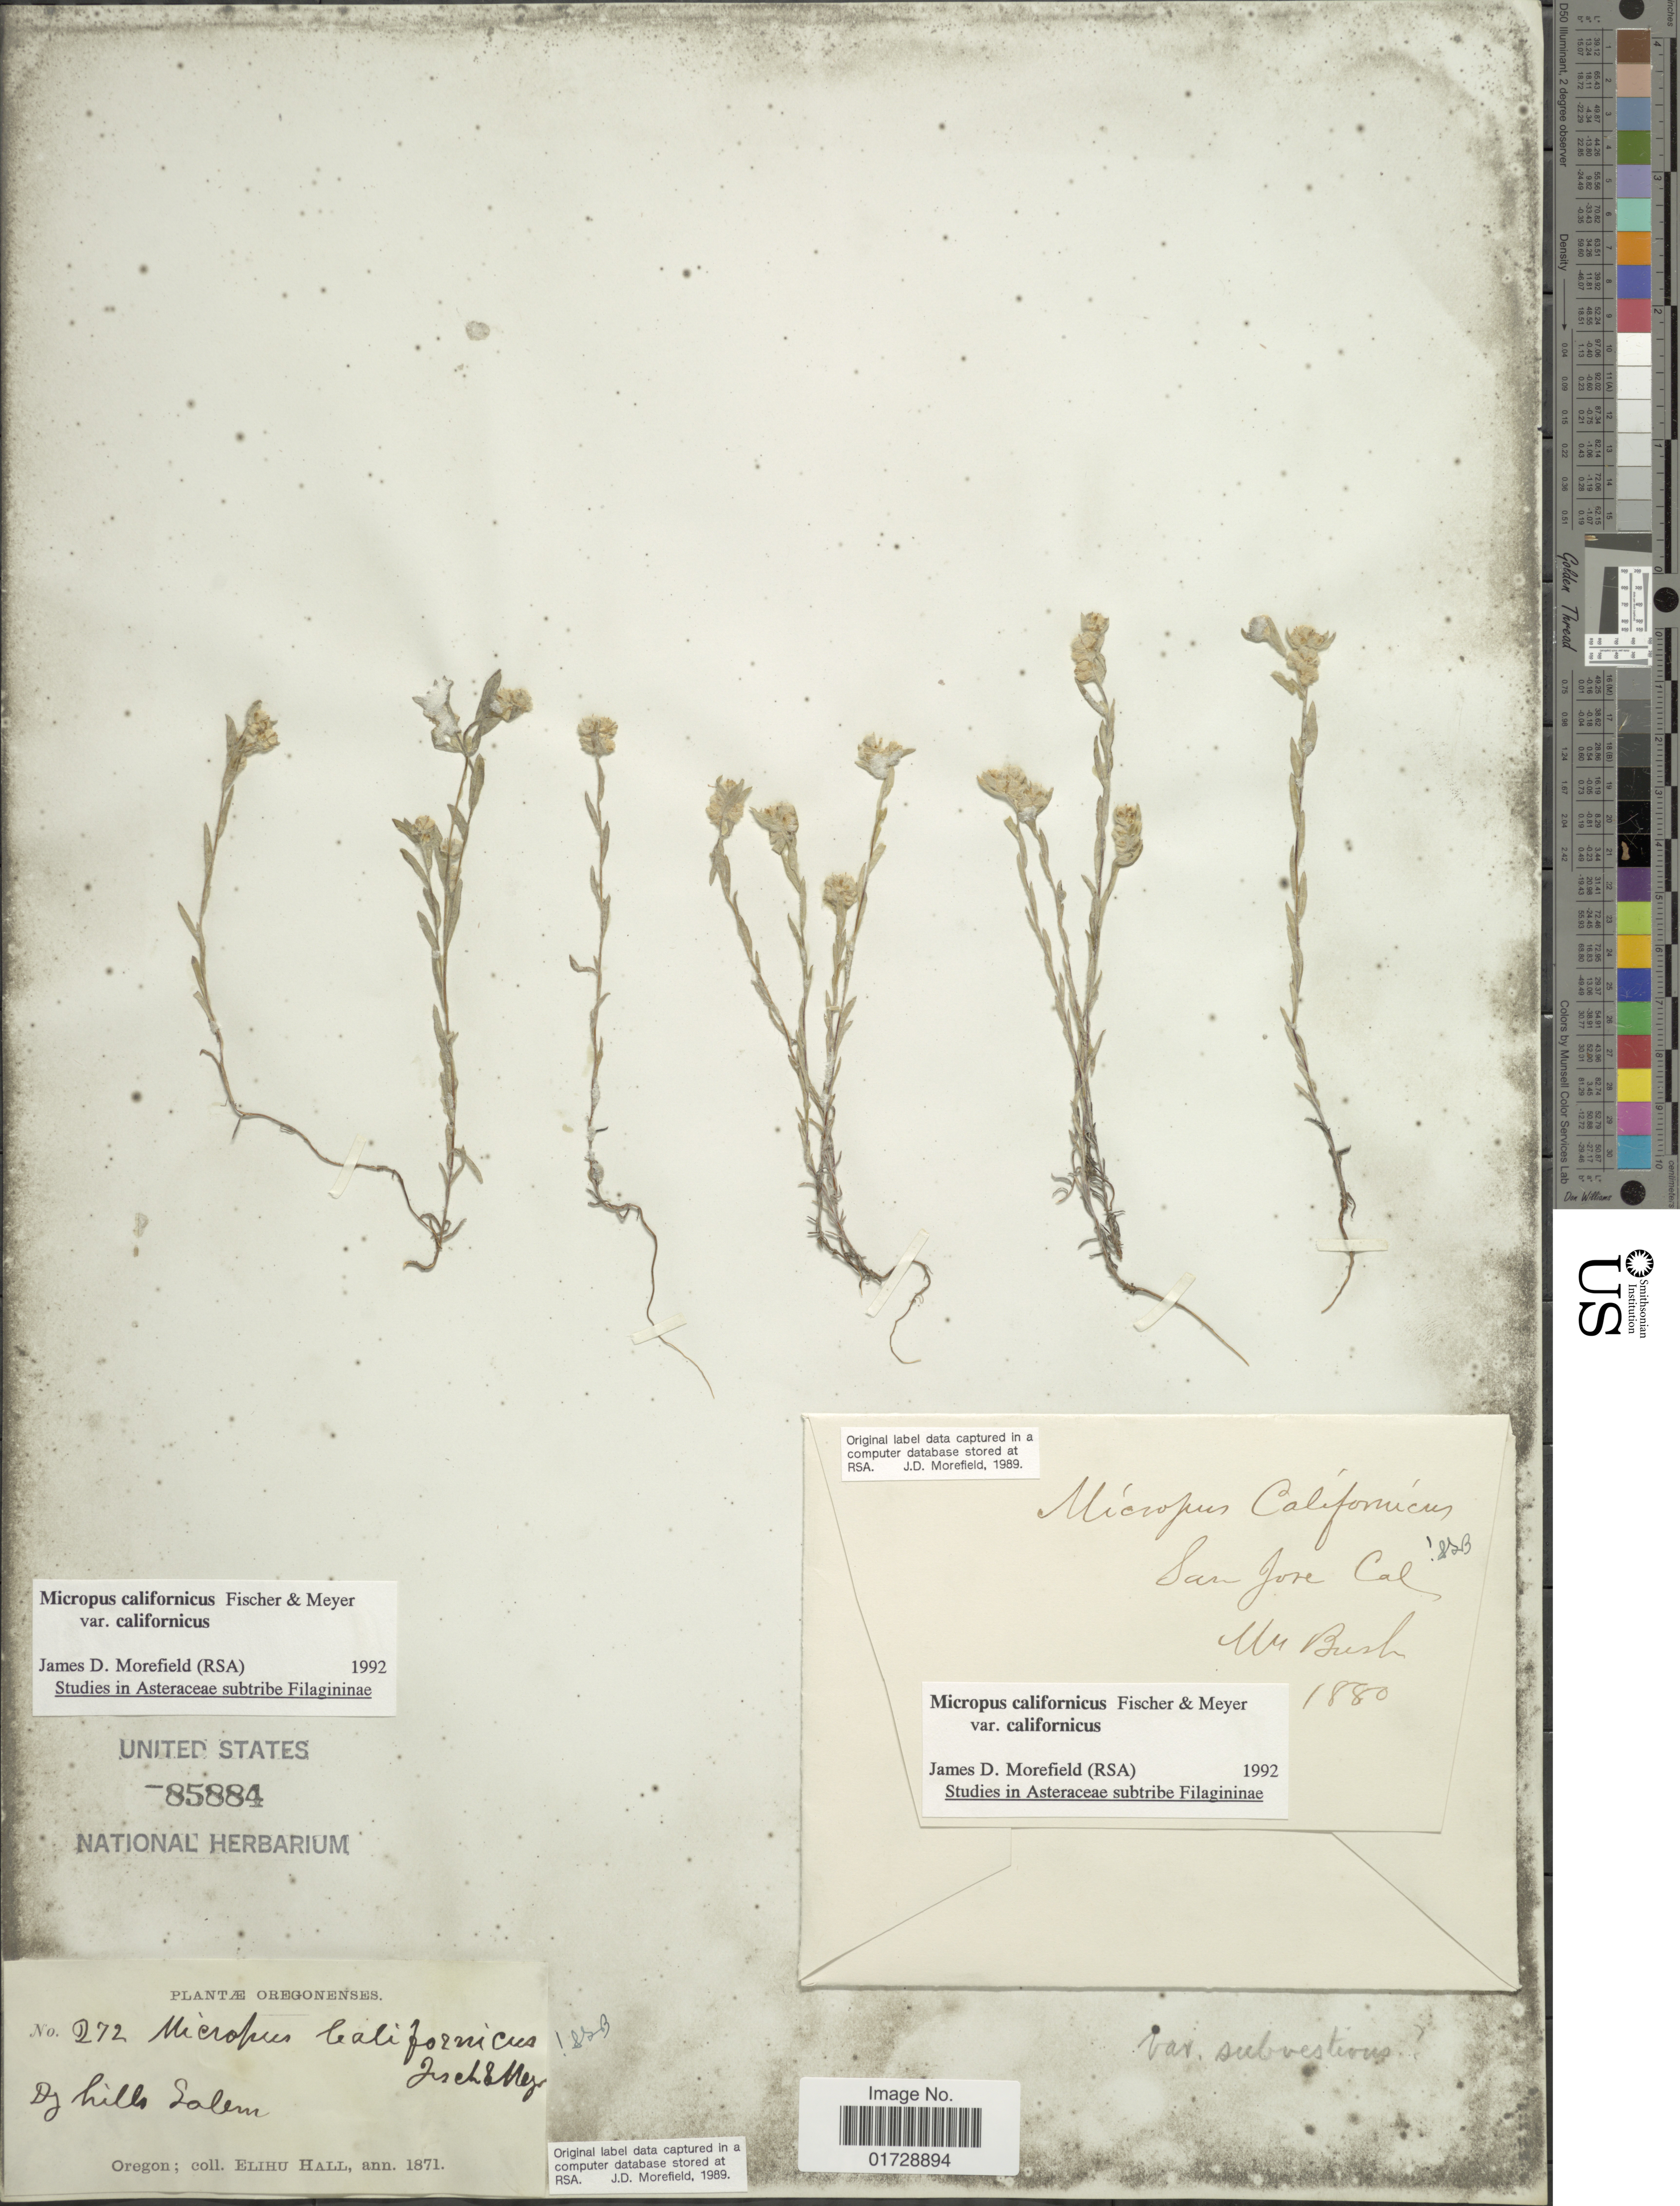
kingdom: Plantae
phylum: Tracheophyta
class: Magnoliopsida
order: Asterales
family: Asteraceae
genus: Micropus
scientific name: Micropus californicus var. californicus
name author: Fisch. & C.A. Mey.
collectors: E. Hall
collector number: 272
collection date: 1871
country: United States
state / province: Oregon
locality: Dry hills Salem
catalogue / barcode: US 85884